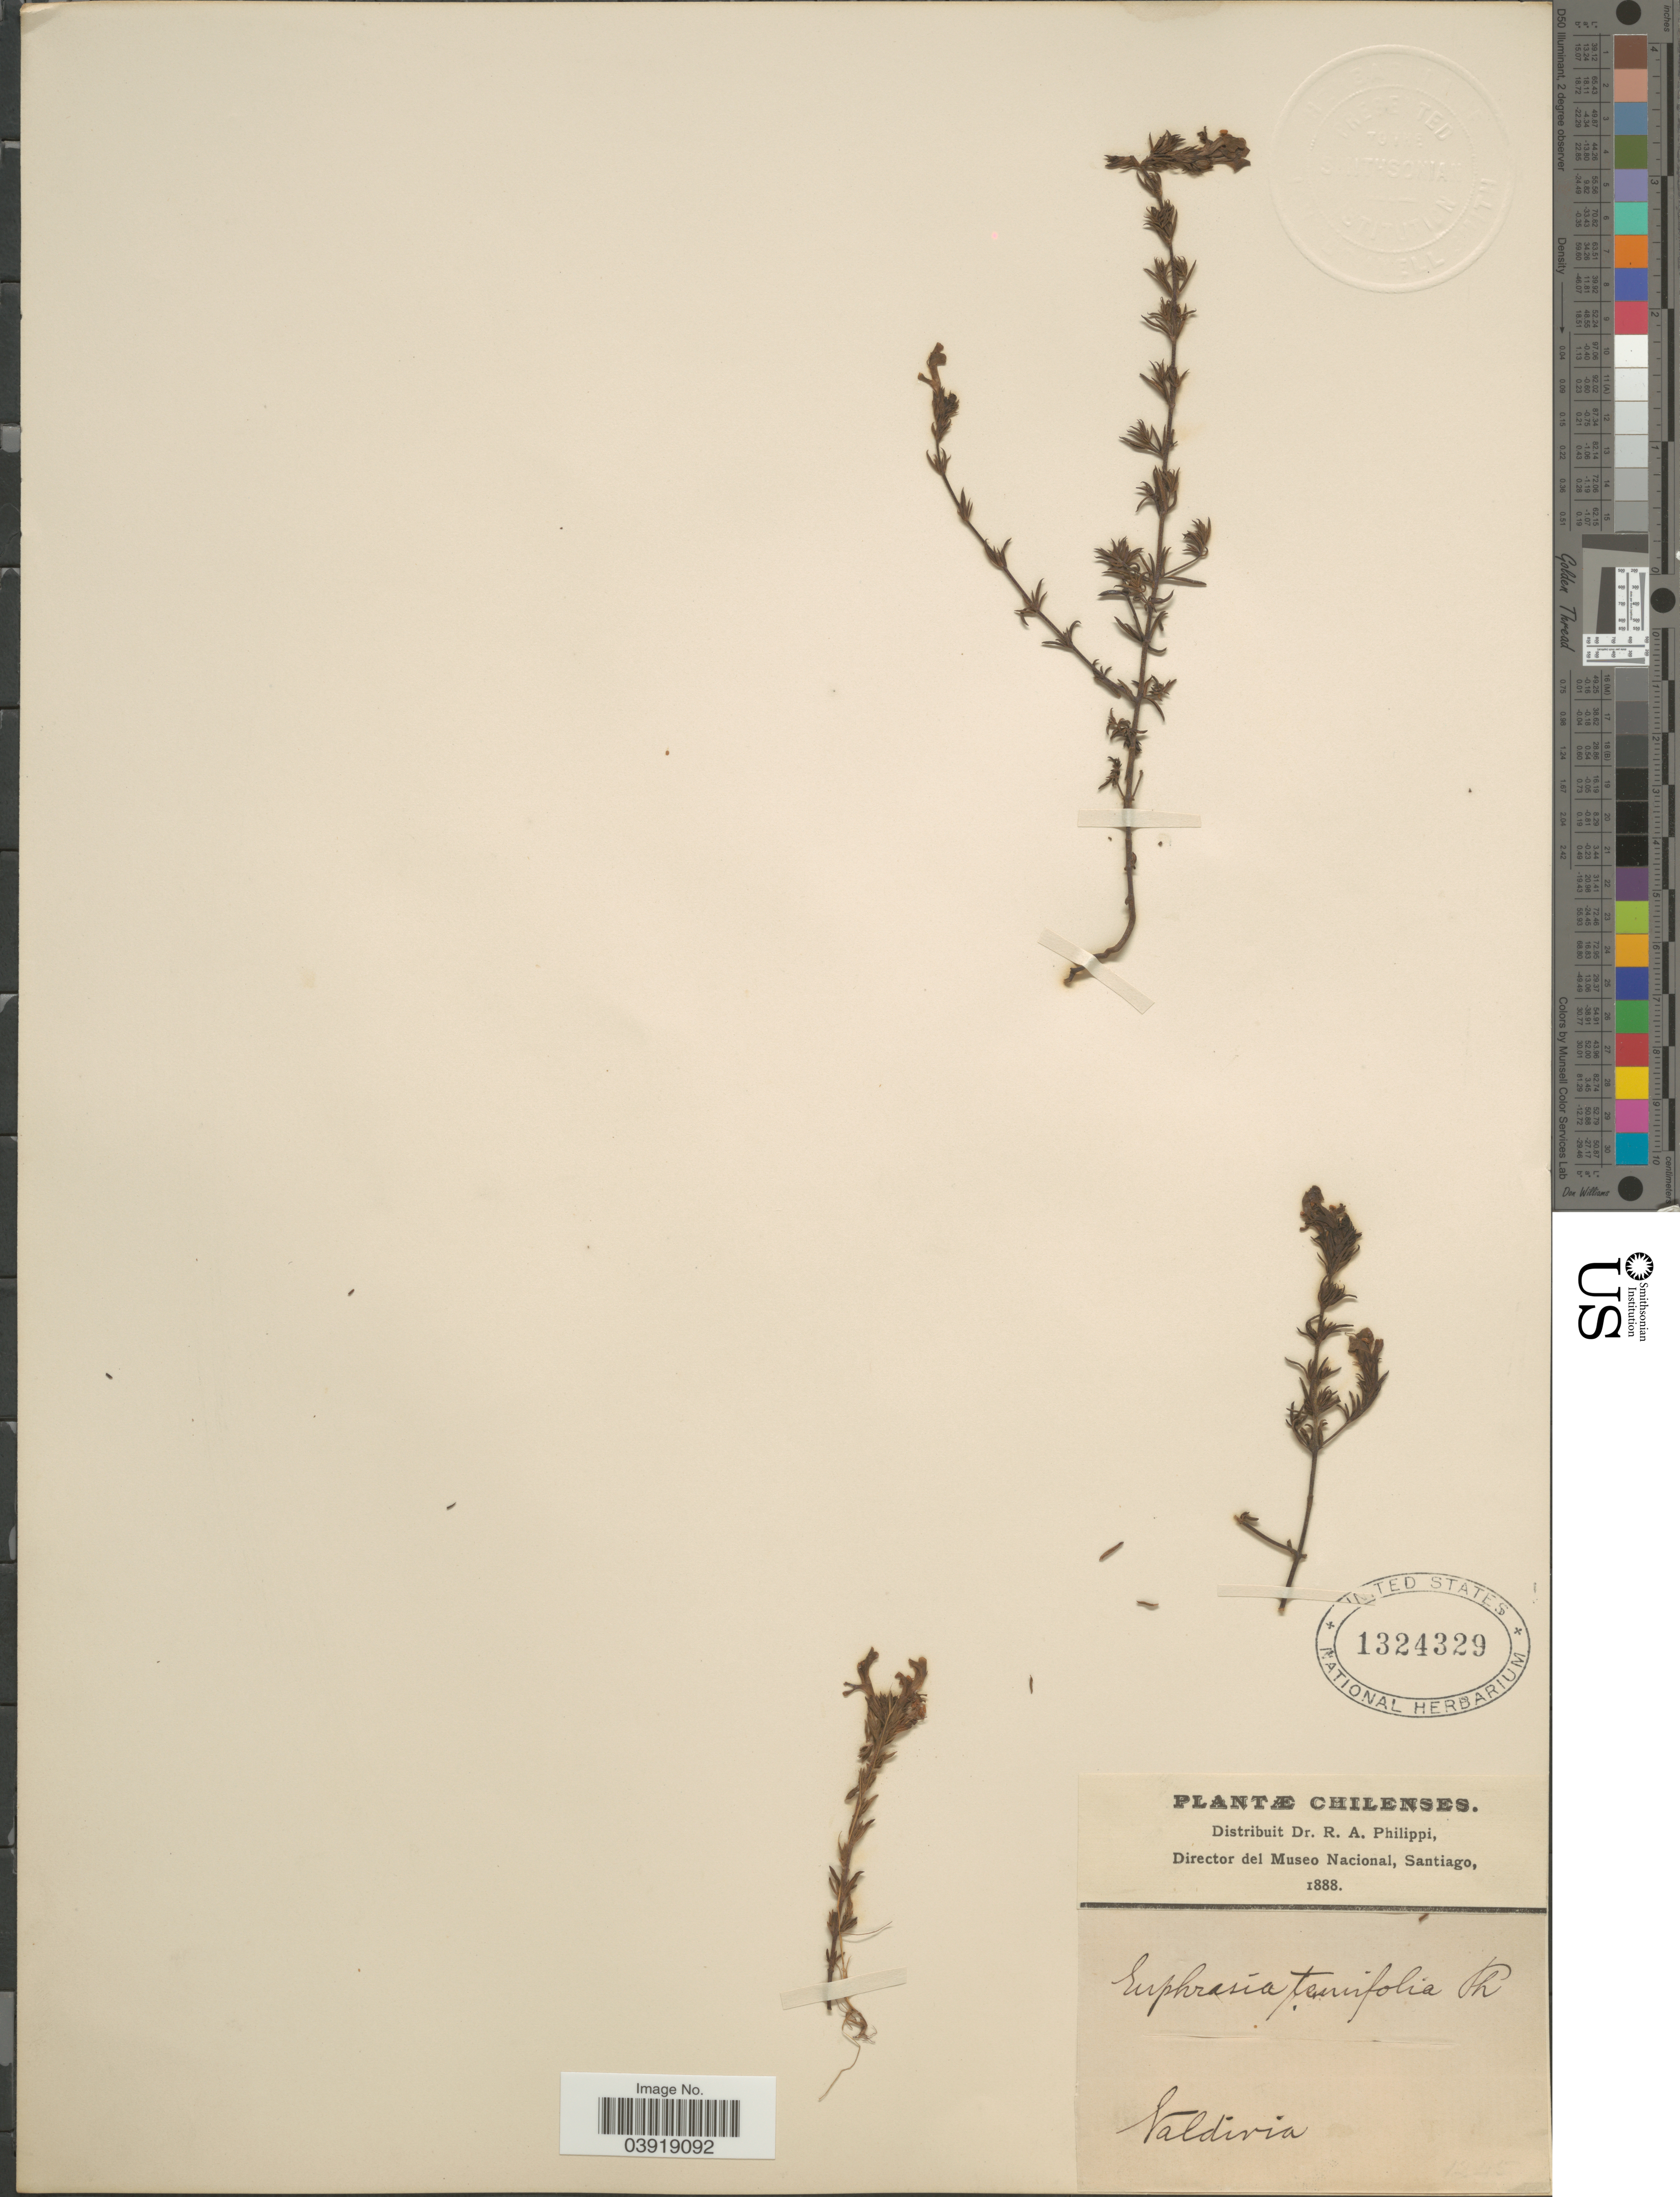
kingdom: Plantae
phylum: Tracheophyta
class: Magnoliopsida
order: Lamiales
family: Orobanchaceae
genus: Euphrasia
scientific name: Euphrasia tenuifolia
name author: Pers.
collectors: ex. herb. R.A. Philippi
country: Chile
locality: Valdivia.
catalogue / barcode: US 1324329